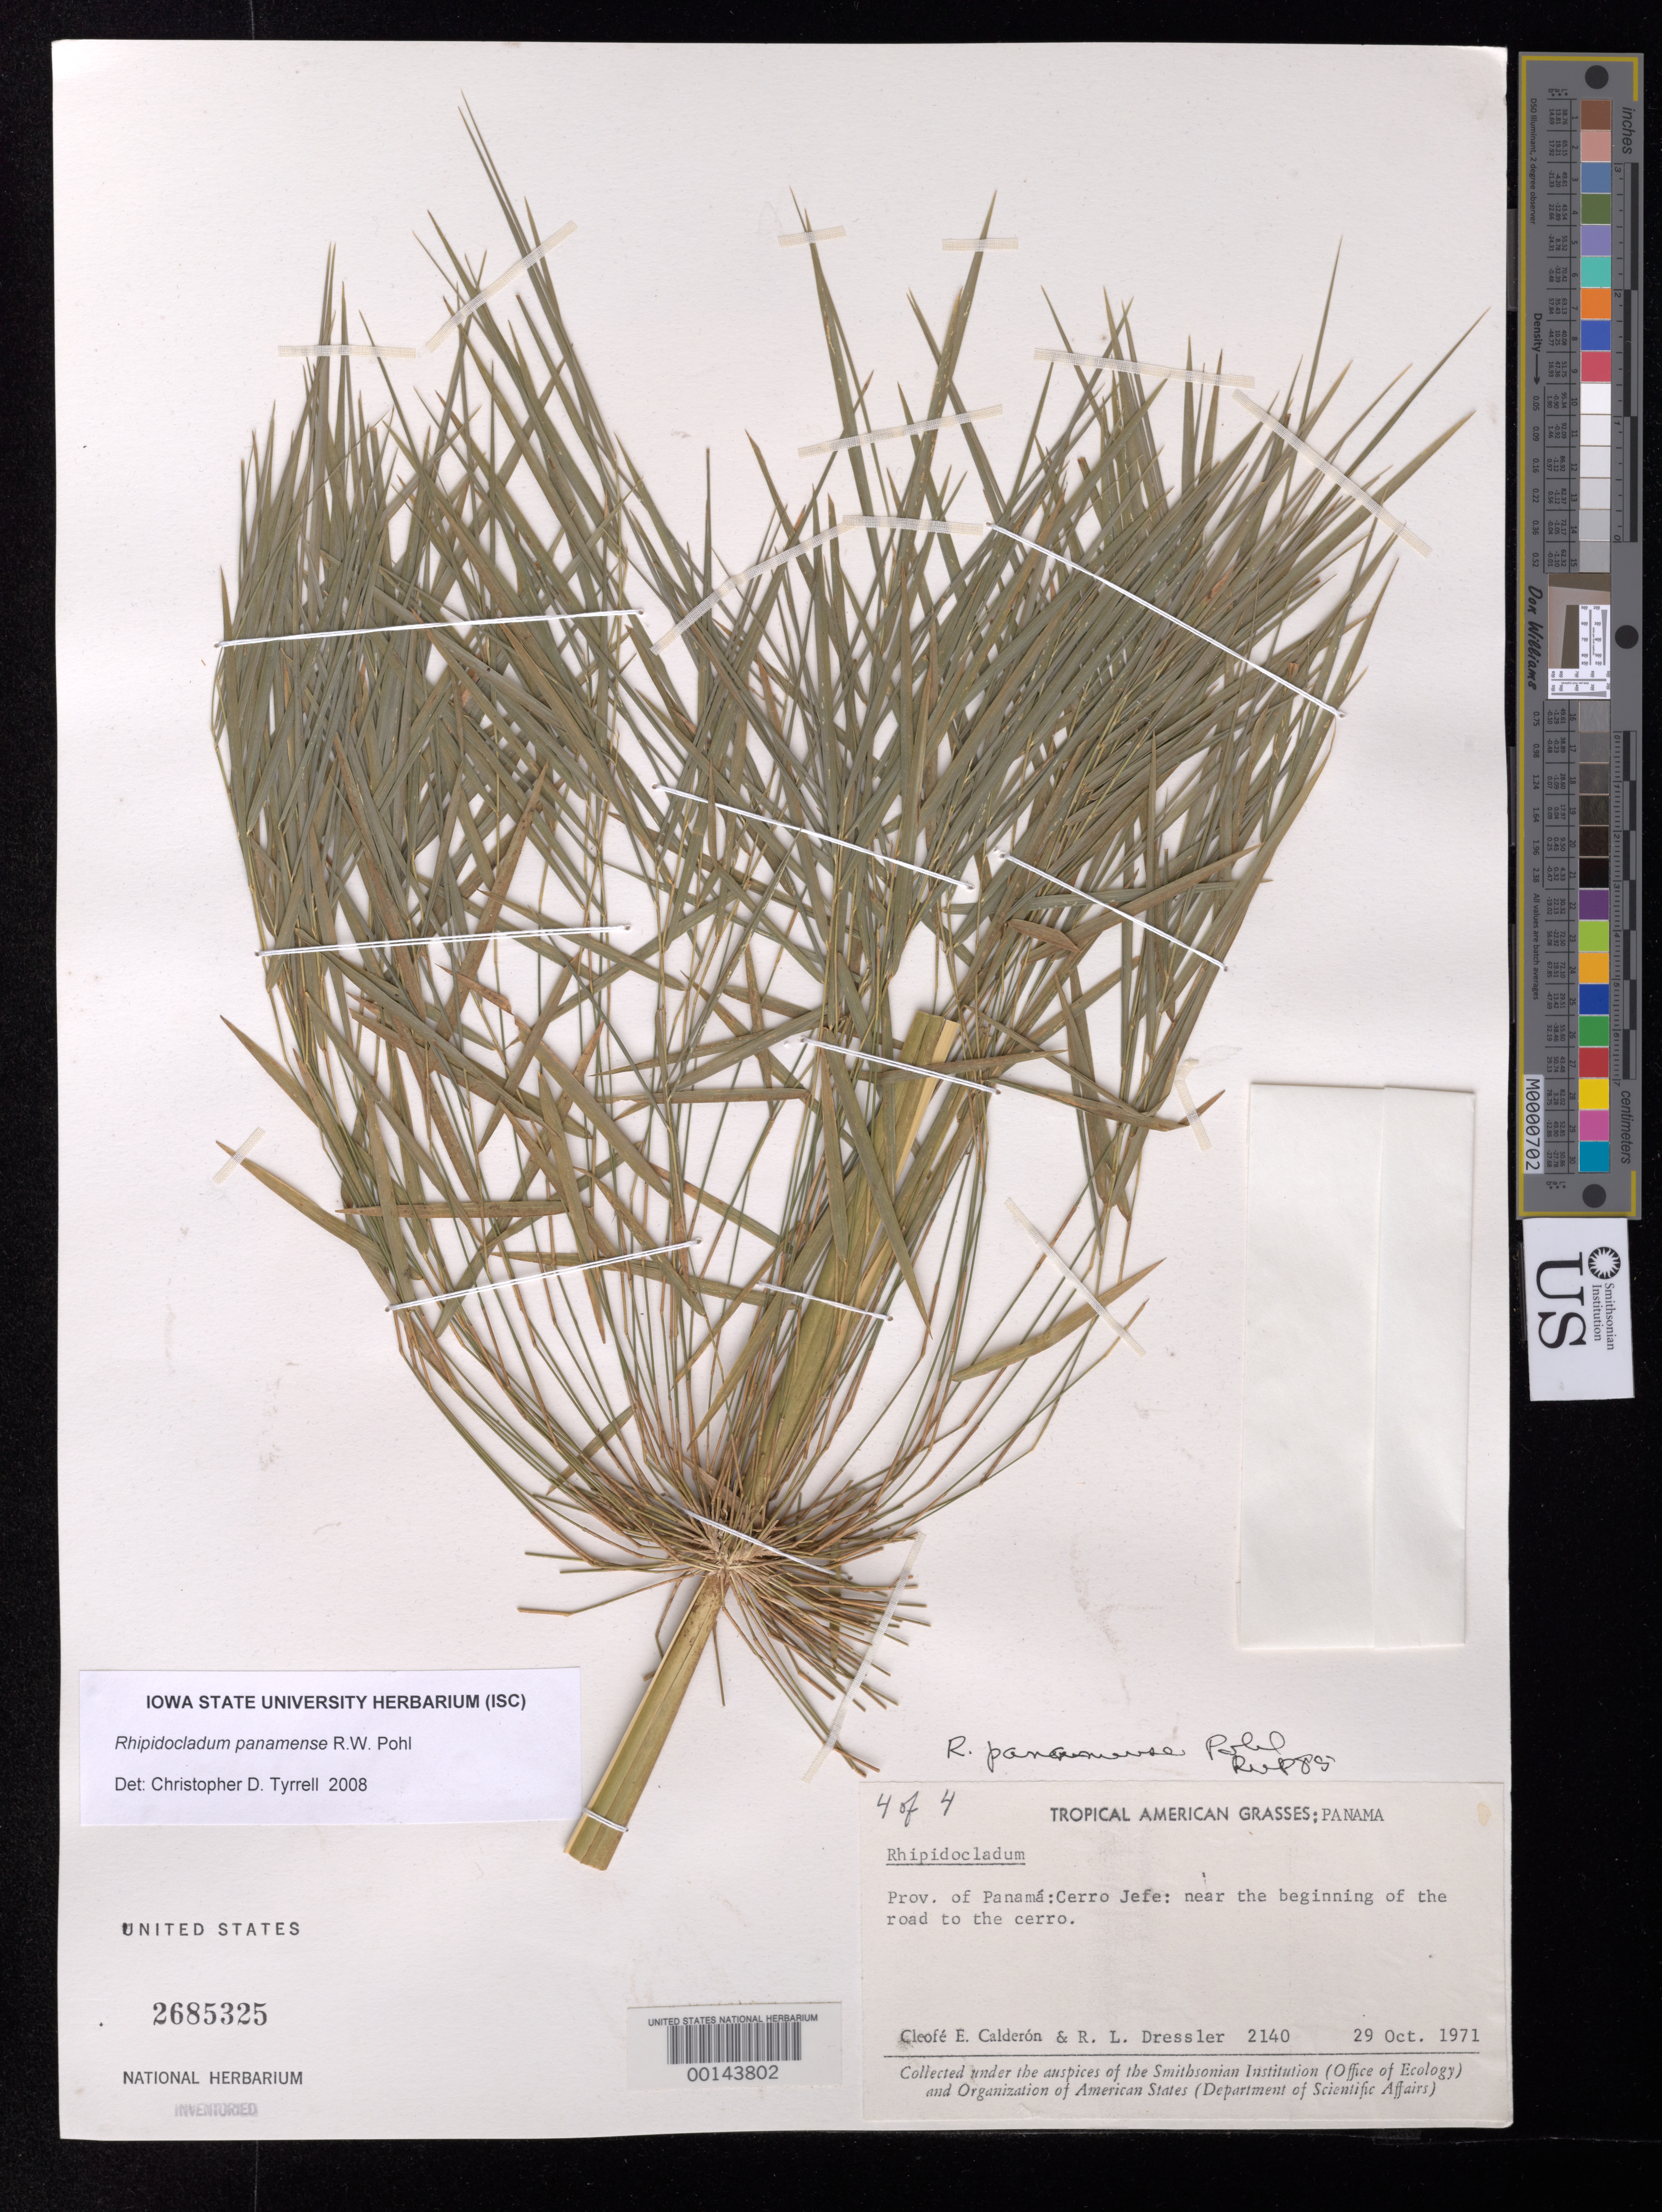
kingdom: Plantae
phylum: Tracheophyta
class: Liliopsida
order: Poales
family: Poaceae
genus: Rhipidocladum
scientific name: Rhipidocladum panamense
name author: R.W. Pohl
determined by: Tyrrell, C. D.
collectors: C. E. Calderón & R. Dressler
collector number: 2140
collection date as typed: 29 Oct 1971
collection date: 1971-10-29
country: Panama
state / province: Panamá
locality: Cerro Jefe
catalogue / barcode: US 2685325